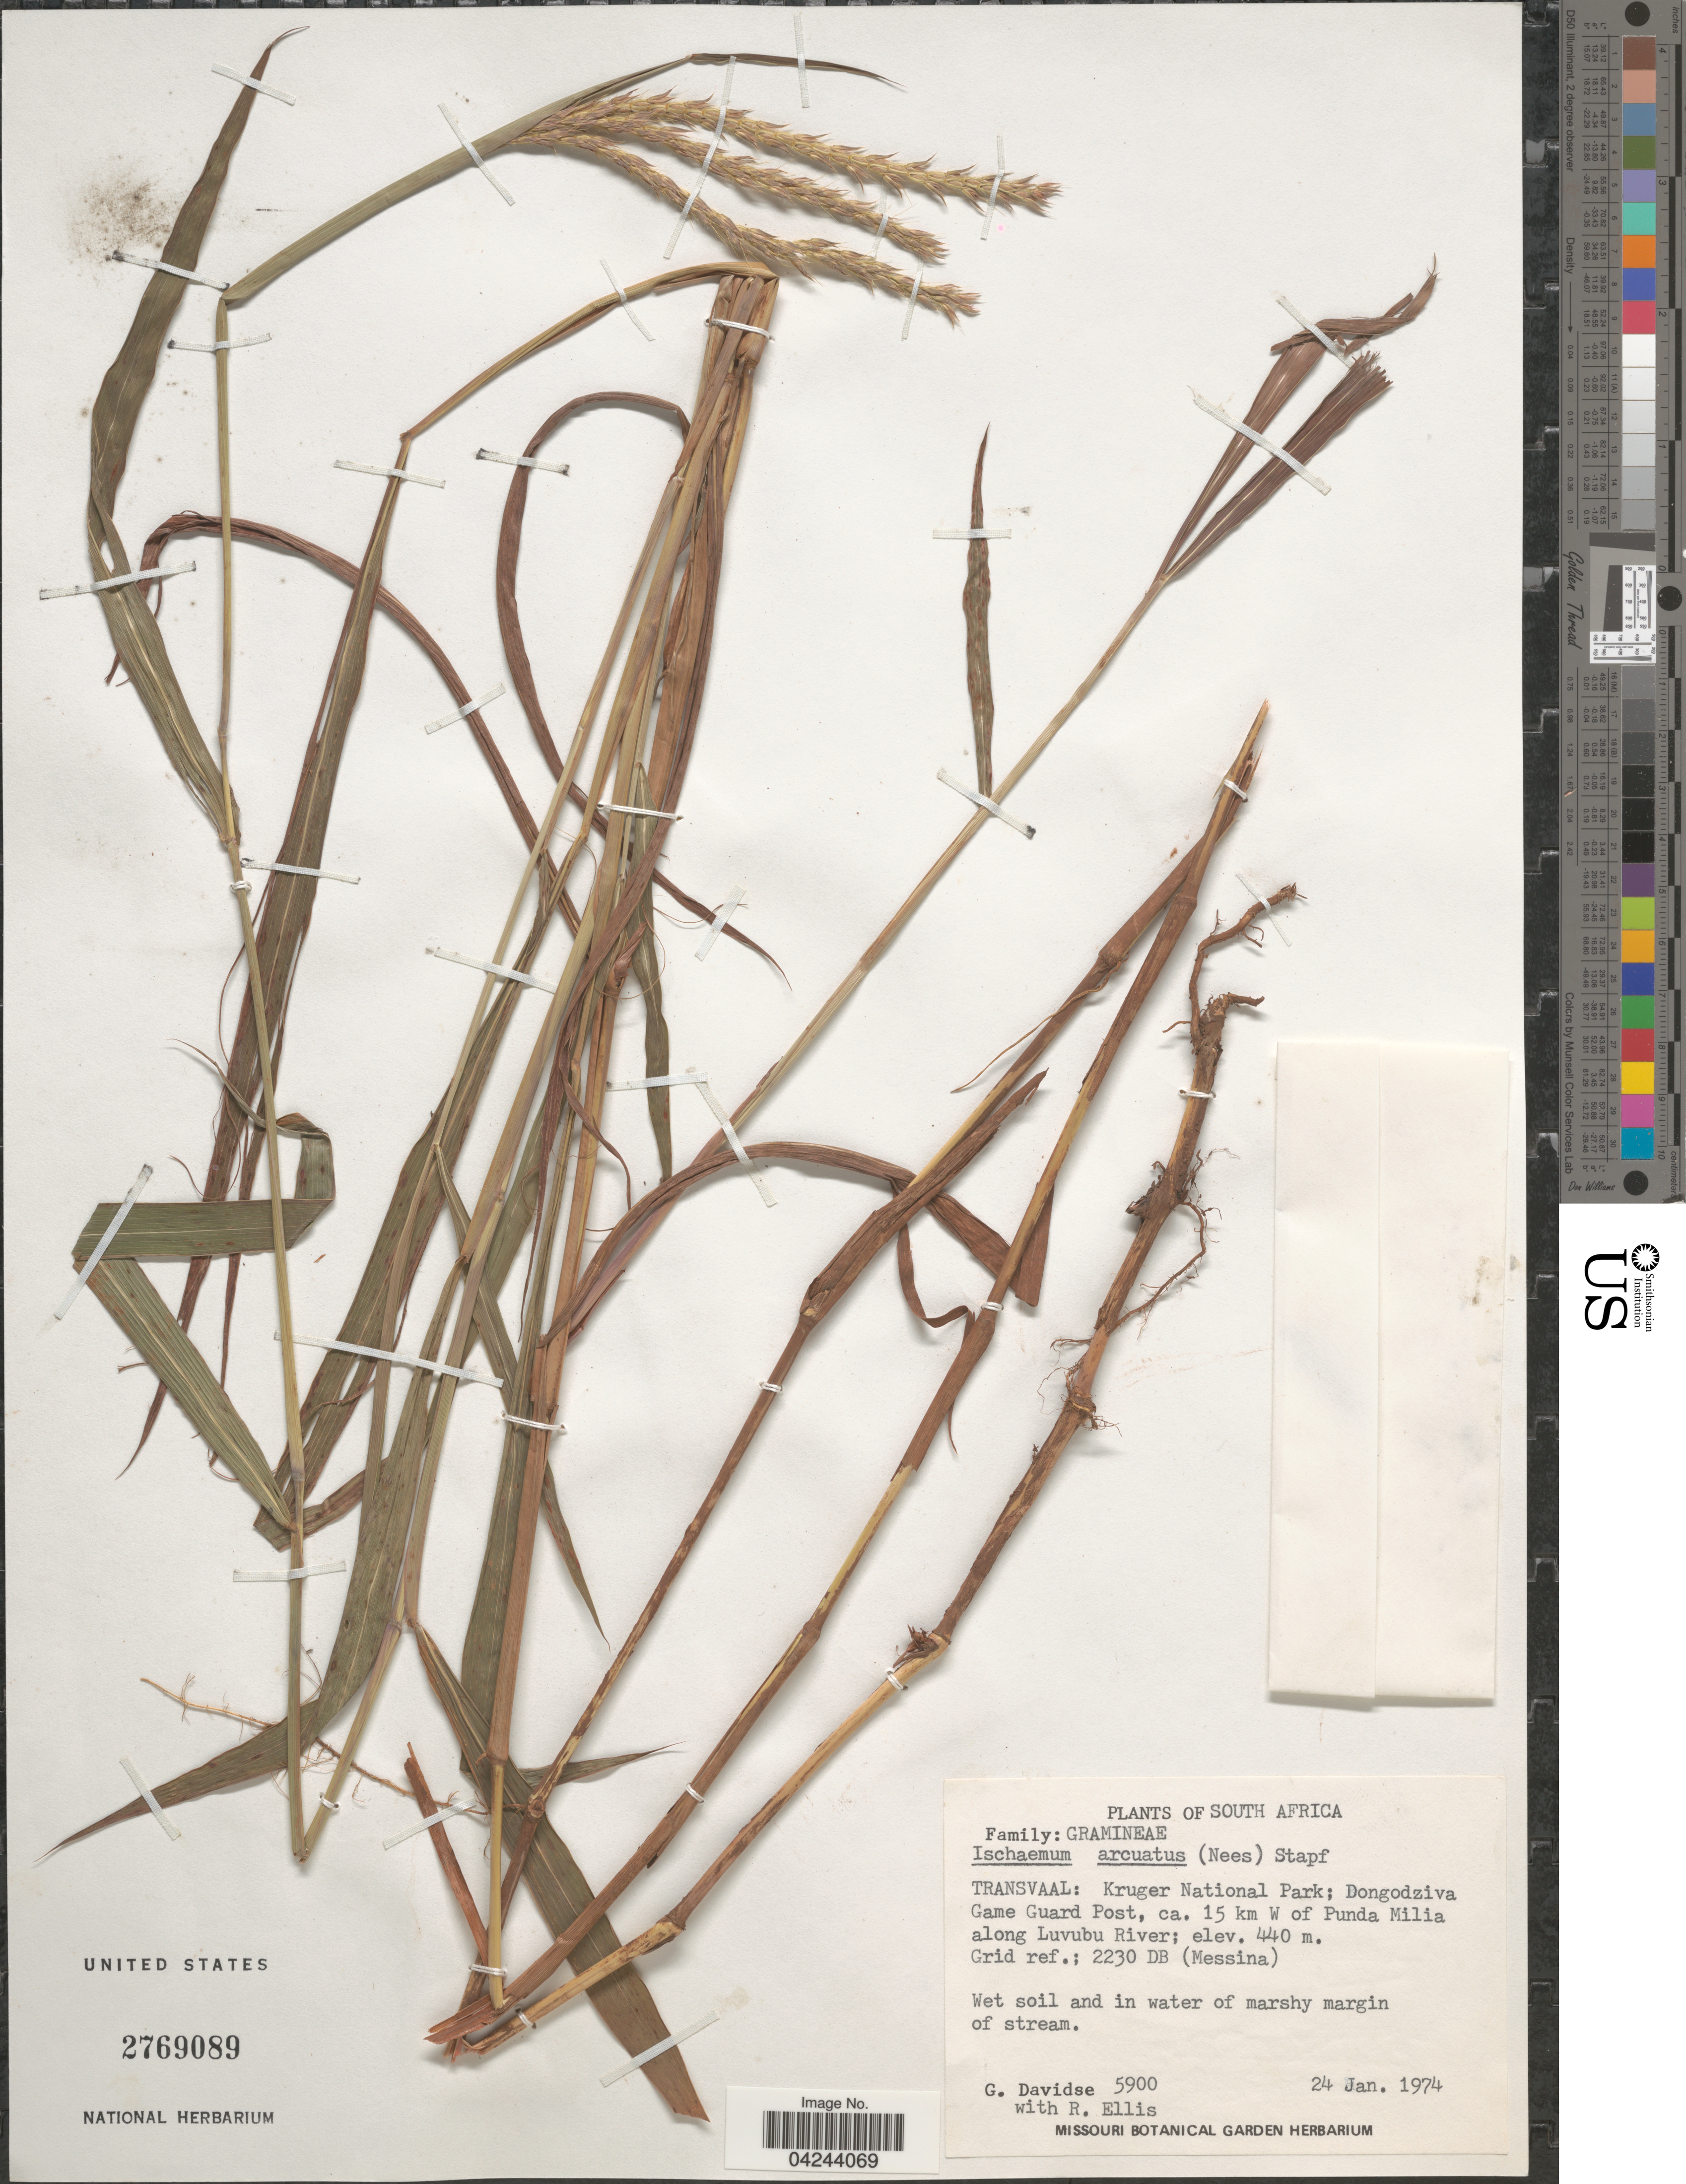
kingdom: Plantae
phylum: Tracheophyta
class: Liliopsida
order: Poales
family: Poaceae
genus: Ischaemum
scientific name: Ischaemum polystachyum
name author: J. Presl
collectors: G. Davidse & R. Ellis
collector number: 5900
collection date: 1974-01-24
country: South Africa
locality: Transvaal: Kruger National Park; Dongodziva Game Guard Post, ca. 15 km W of Punda Milia along Luvubu River. Grid ref.; 2230 DB (Messina).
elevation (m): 440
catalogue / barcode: US 2769089